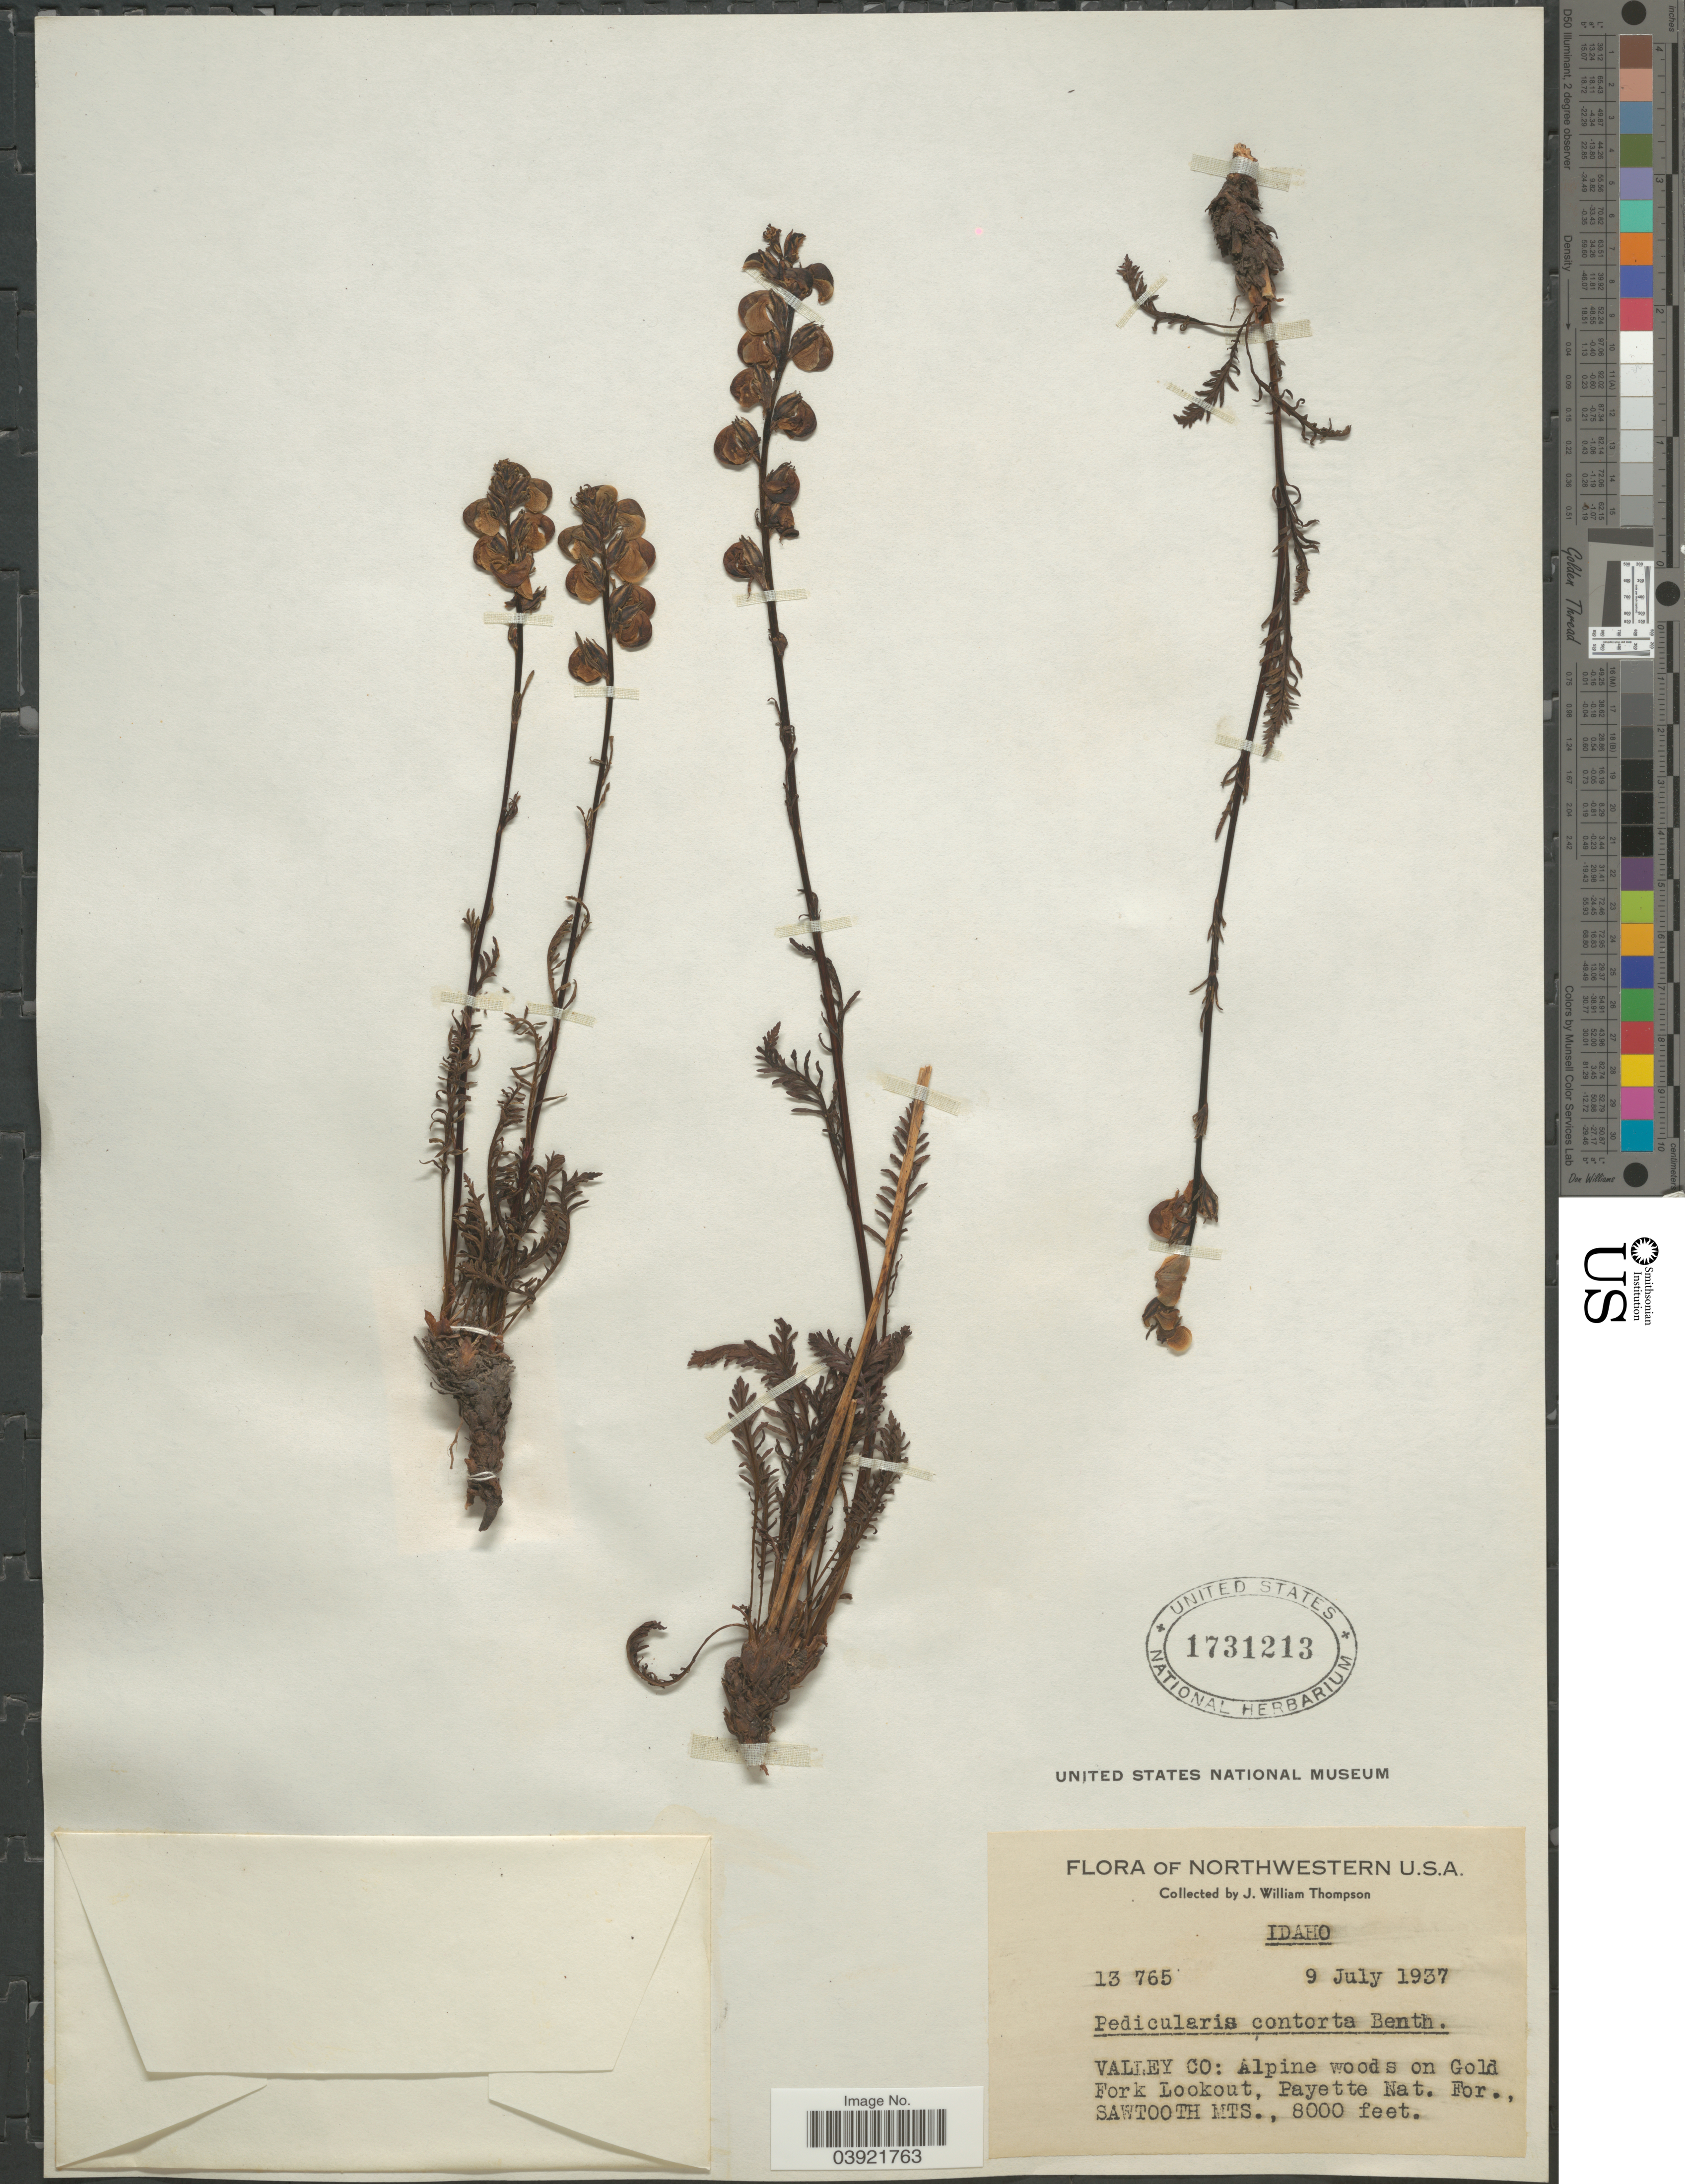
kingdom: Plantae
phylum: Tracheophyta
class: Magnoliopsida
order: Lamiales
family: Orobanchaceae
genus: Pedicularis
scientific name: Pedicularis contorta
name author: Benth.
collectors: J. W. Thompson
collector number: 13765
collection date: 1937-07-09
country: United States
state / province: Idaho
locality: Northwestern U.S.A. Valley Co: Alpine woods on Gold Fork Lookout, Payette Nat. For., Sawtooth Mts.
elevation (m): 2438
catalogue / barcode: US 1731213